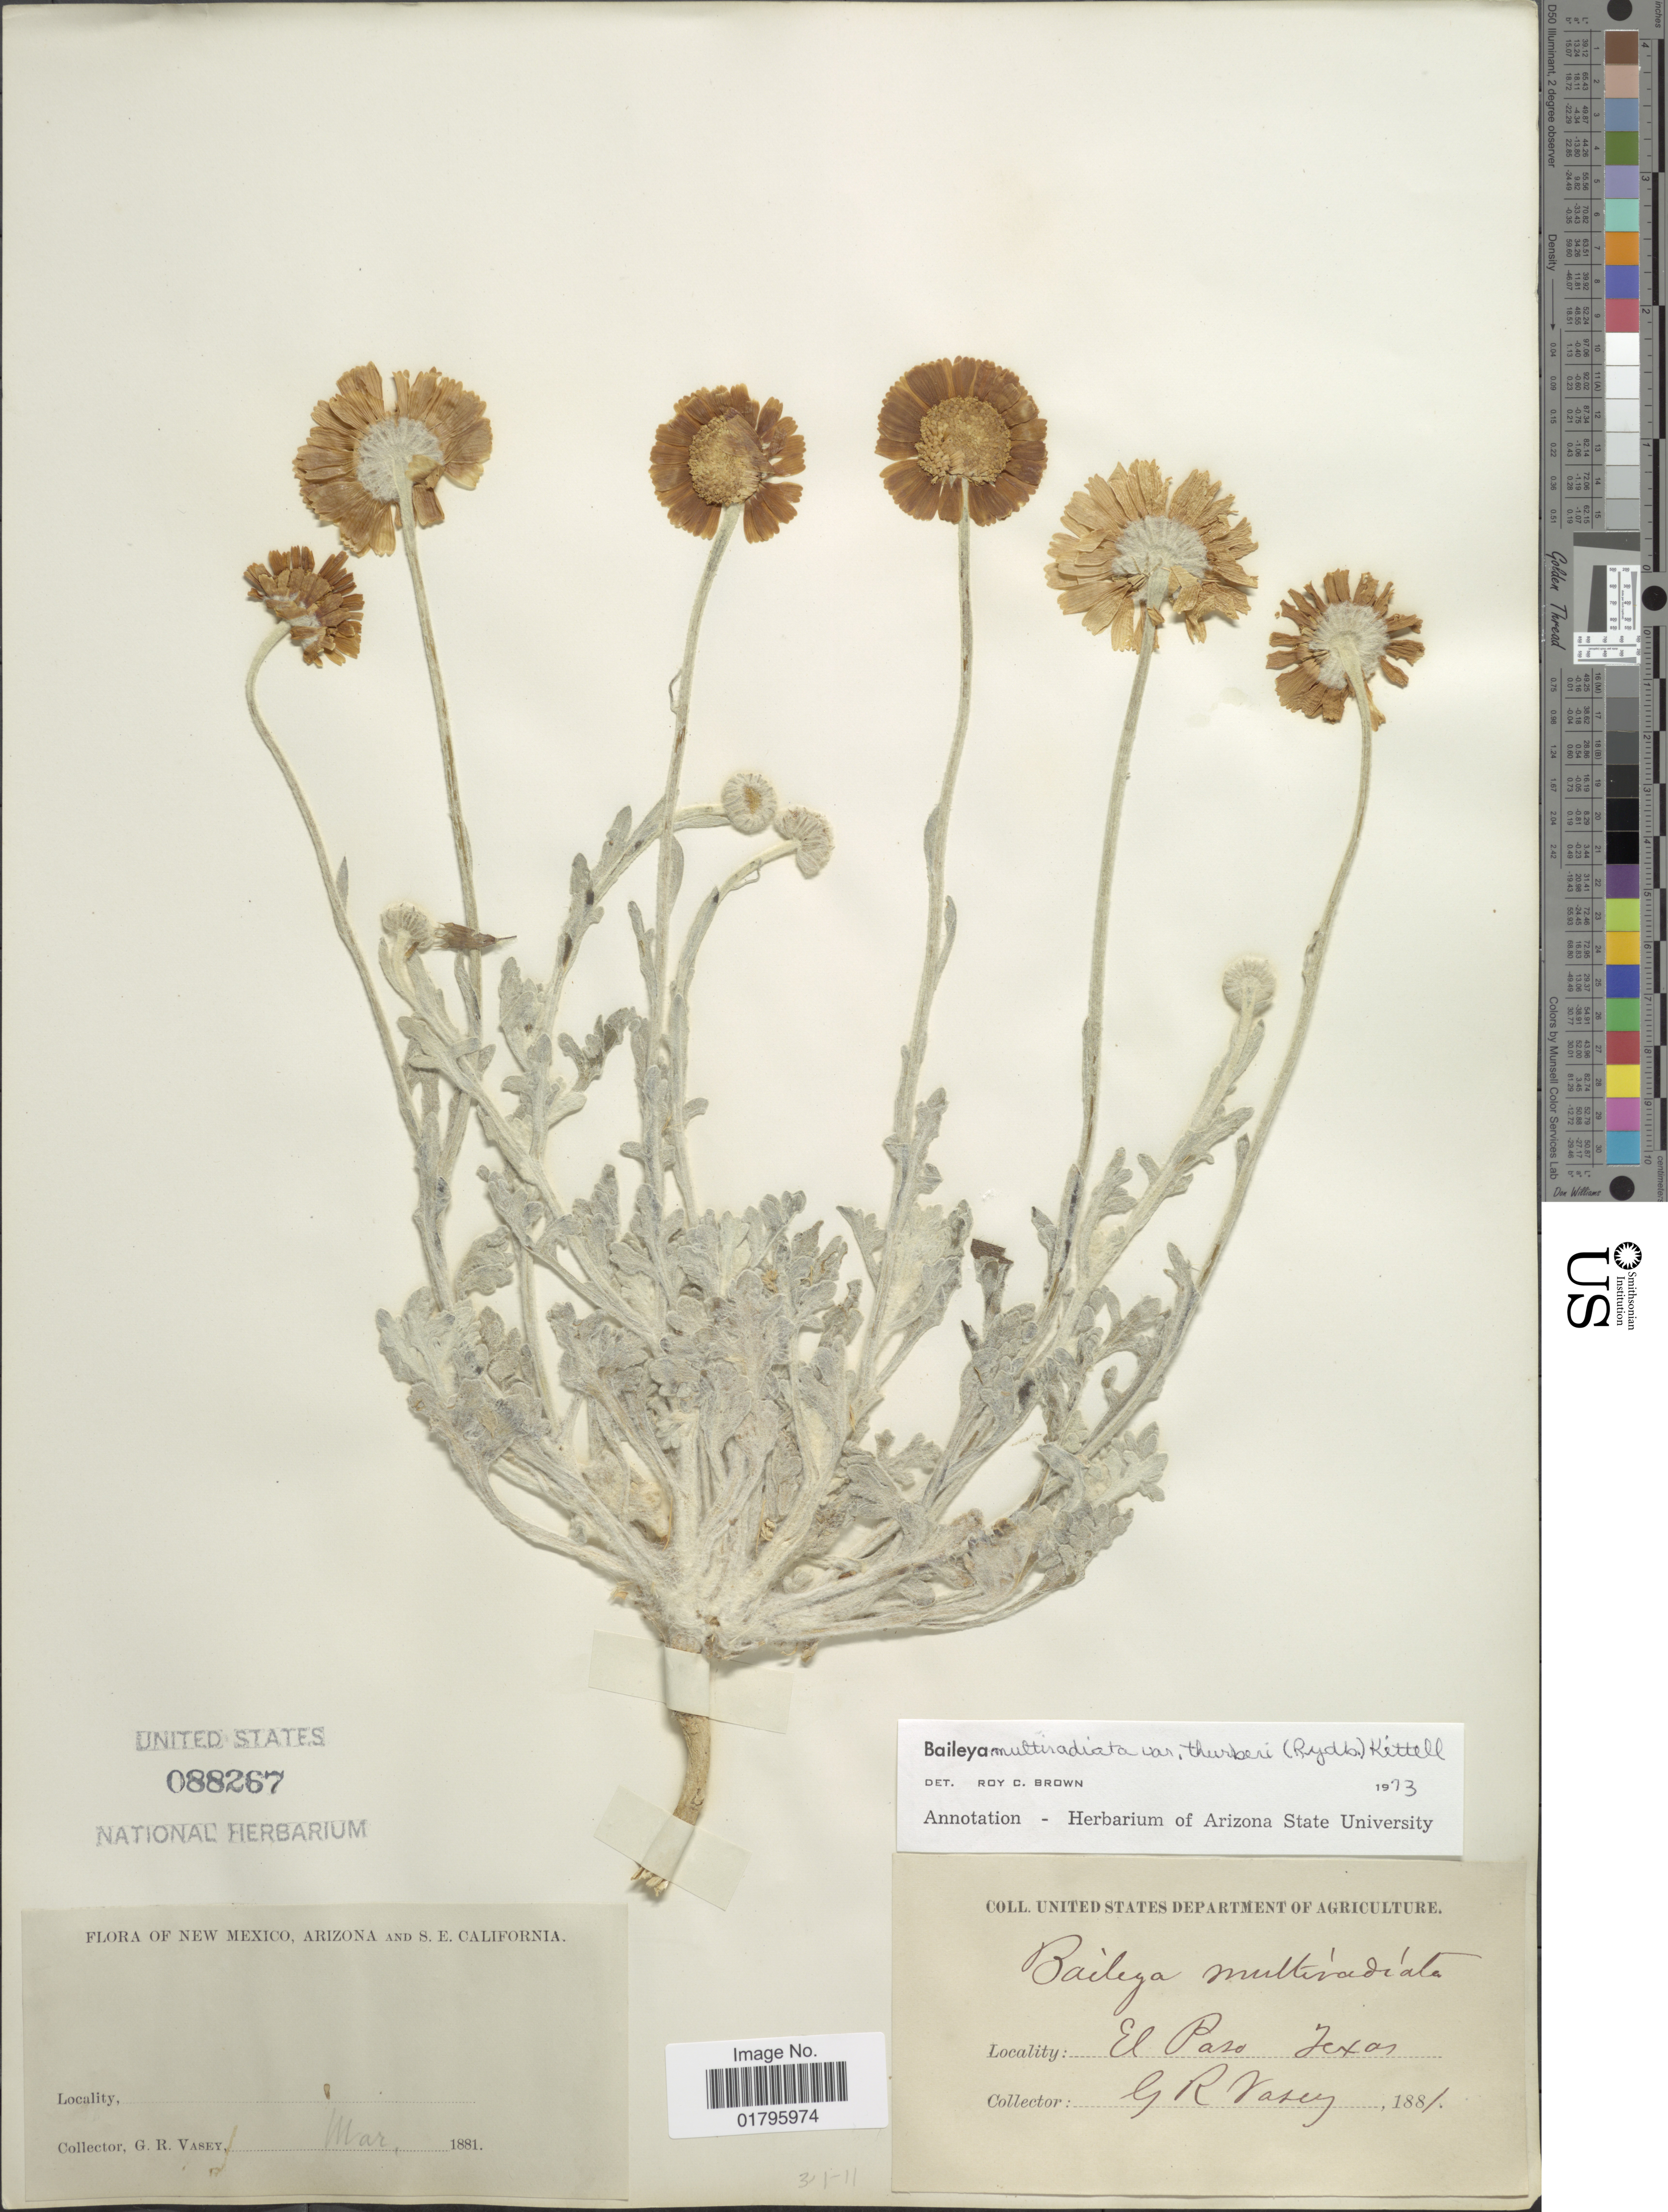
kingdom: Plantae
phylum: Tracheophyta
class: Magnoliopsida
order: Asterales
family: Asteraceae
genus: Baileya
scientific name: Baileya multiradiata var. thurberi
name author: (Rydb.) Kittell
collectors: G. R. Vasey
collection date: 1881-03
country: United States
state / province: Texas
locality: Paso, El Paso Texas.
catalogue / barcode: US 88267